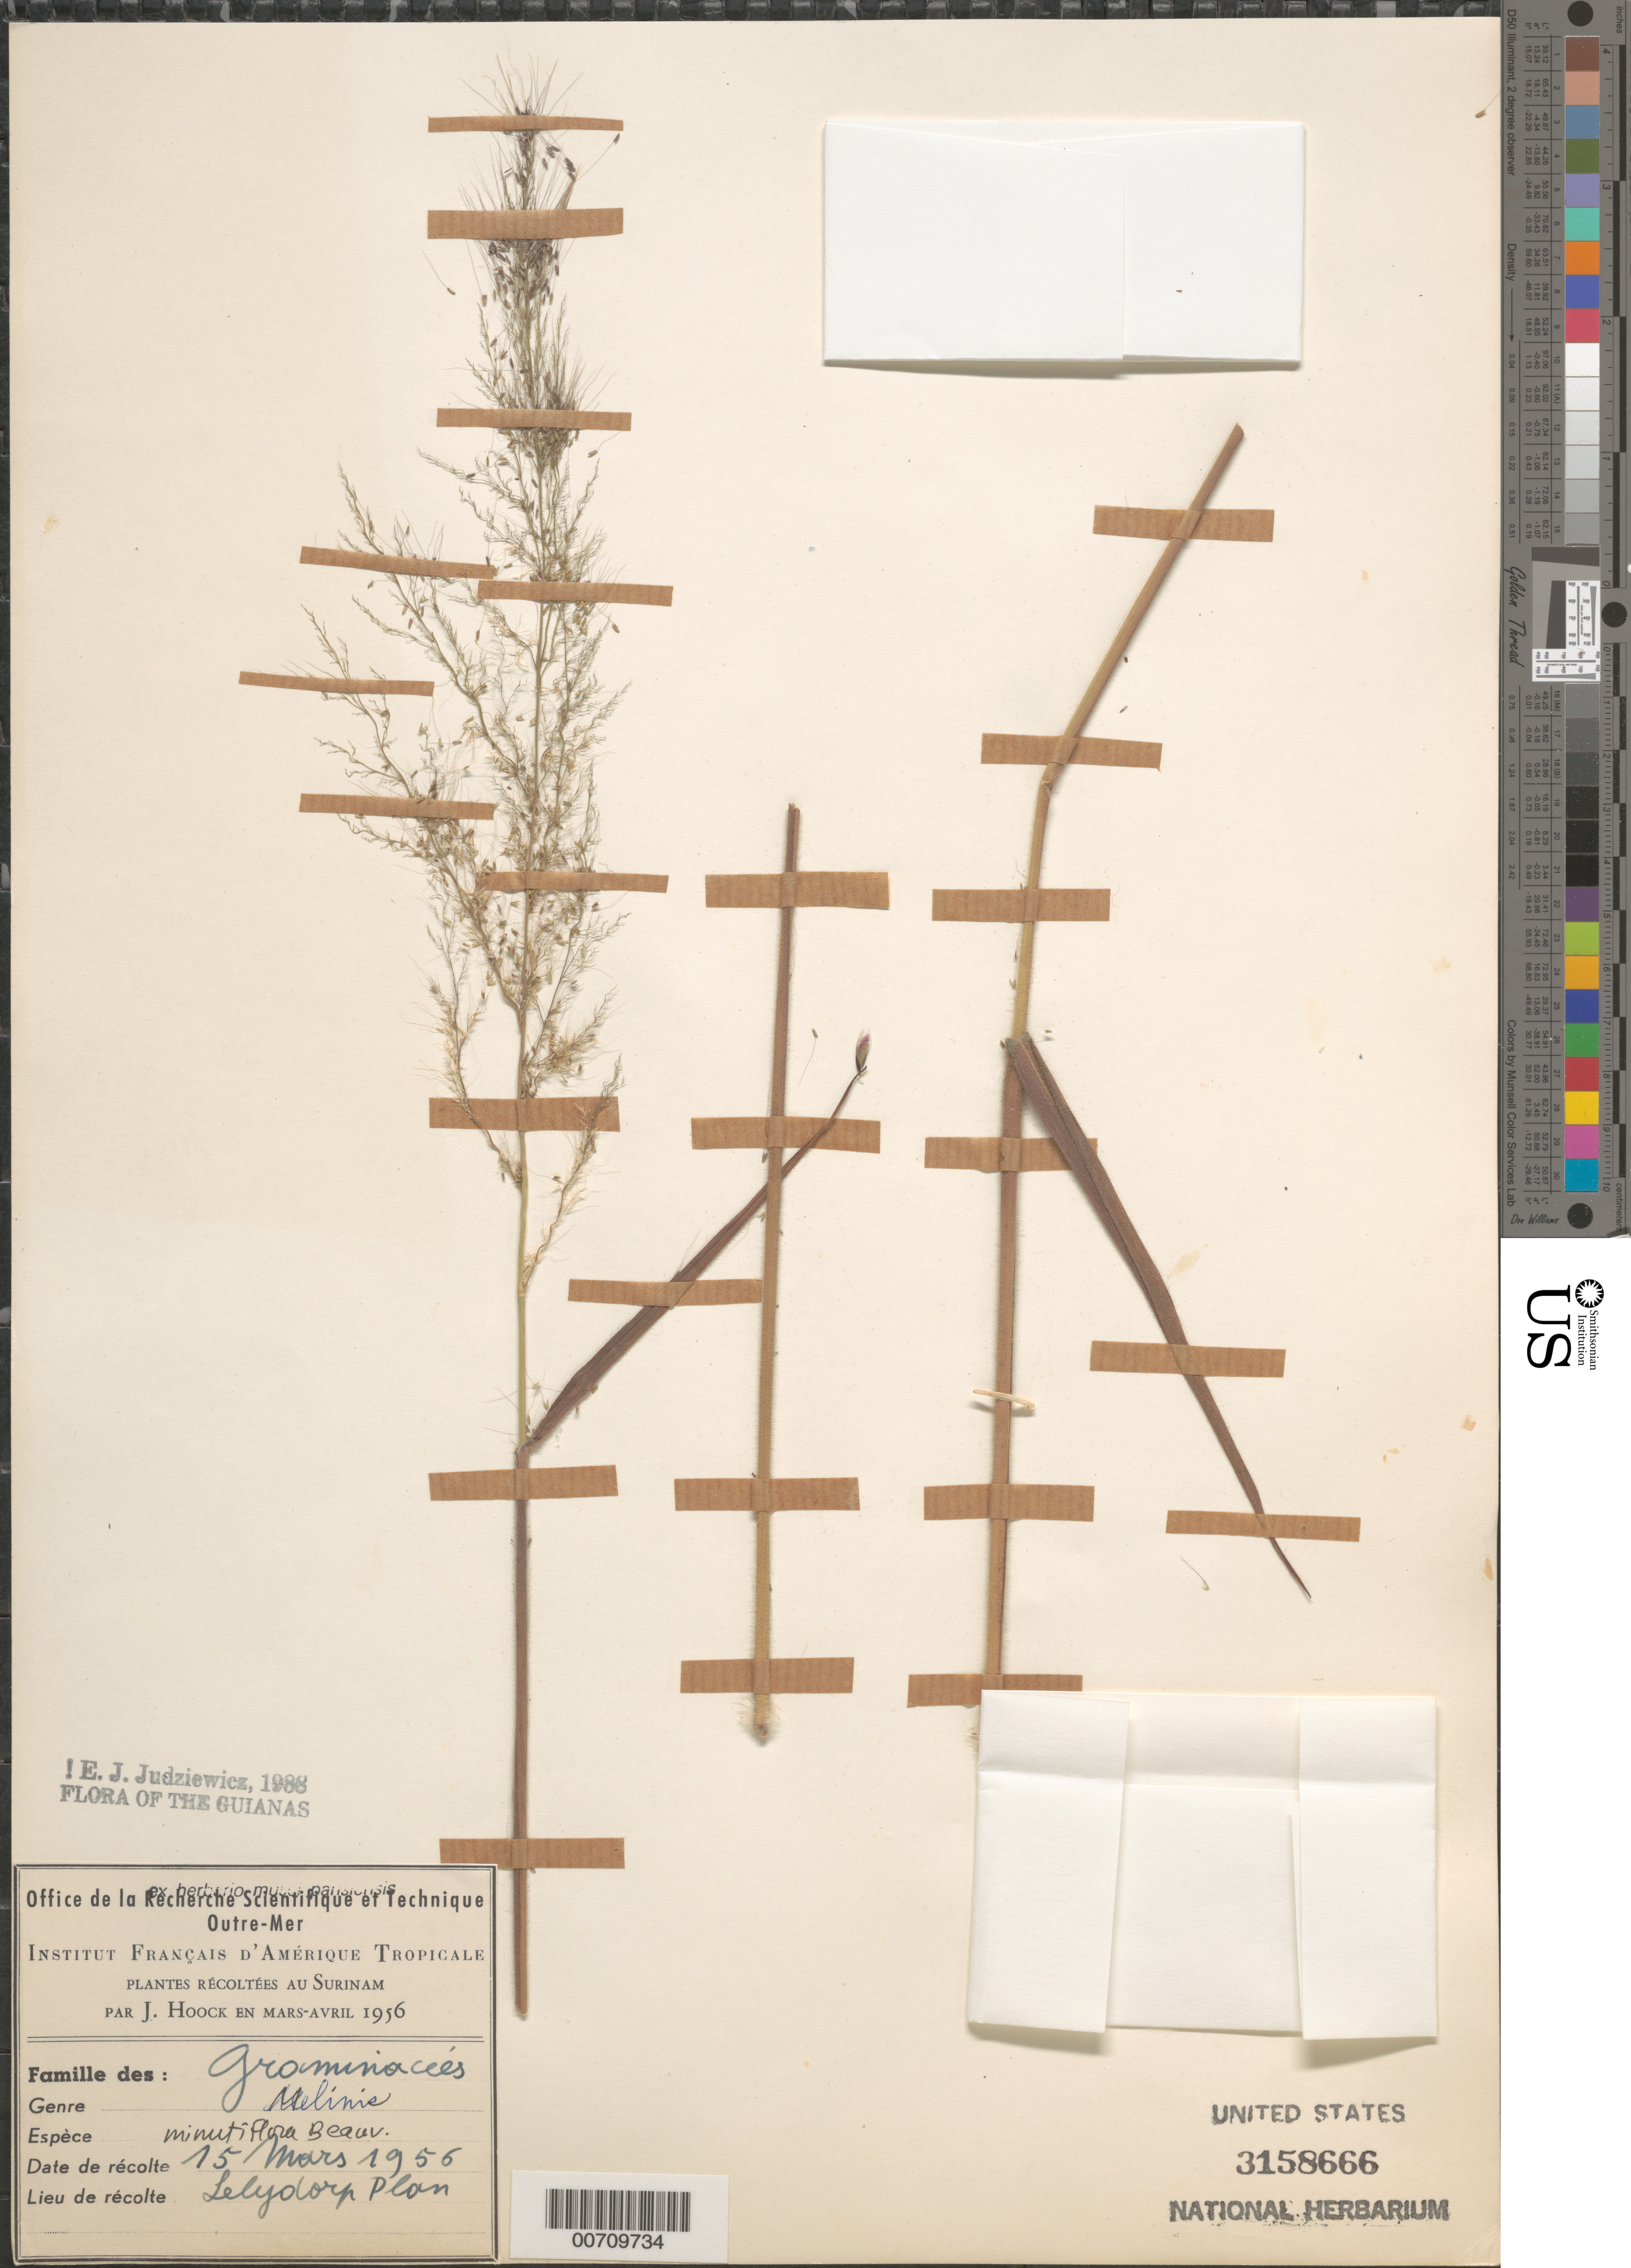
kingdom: Plantae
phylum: Tracheophyta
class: Liliopsida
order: Poales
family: Poaceae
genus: Melinis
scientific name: Melinis minutiflora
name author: P. Beauv.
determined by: Judziewicz, E. J.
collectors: J. Hoock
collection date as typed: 15-Mar-56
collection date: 1956-03-15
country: Suriname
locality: Lelydorplan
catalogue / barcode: US 3158666